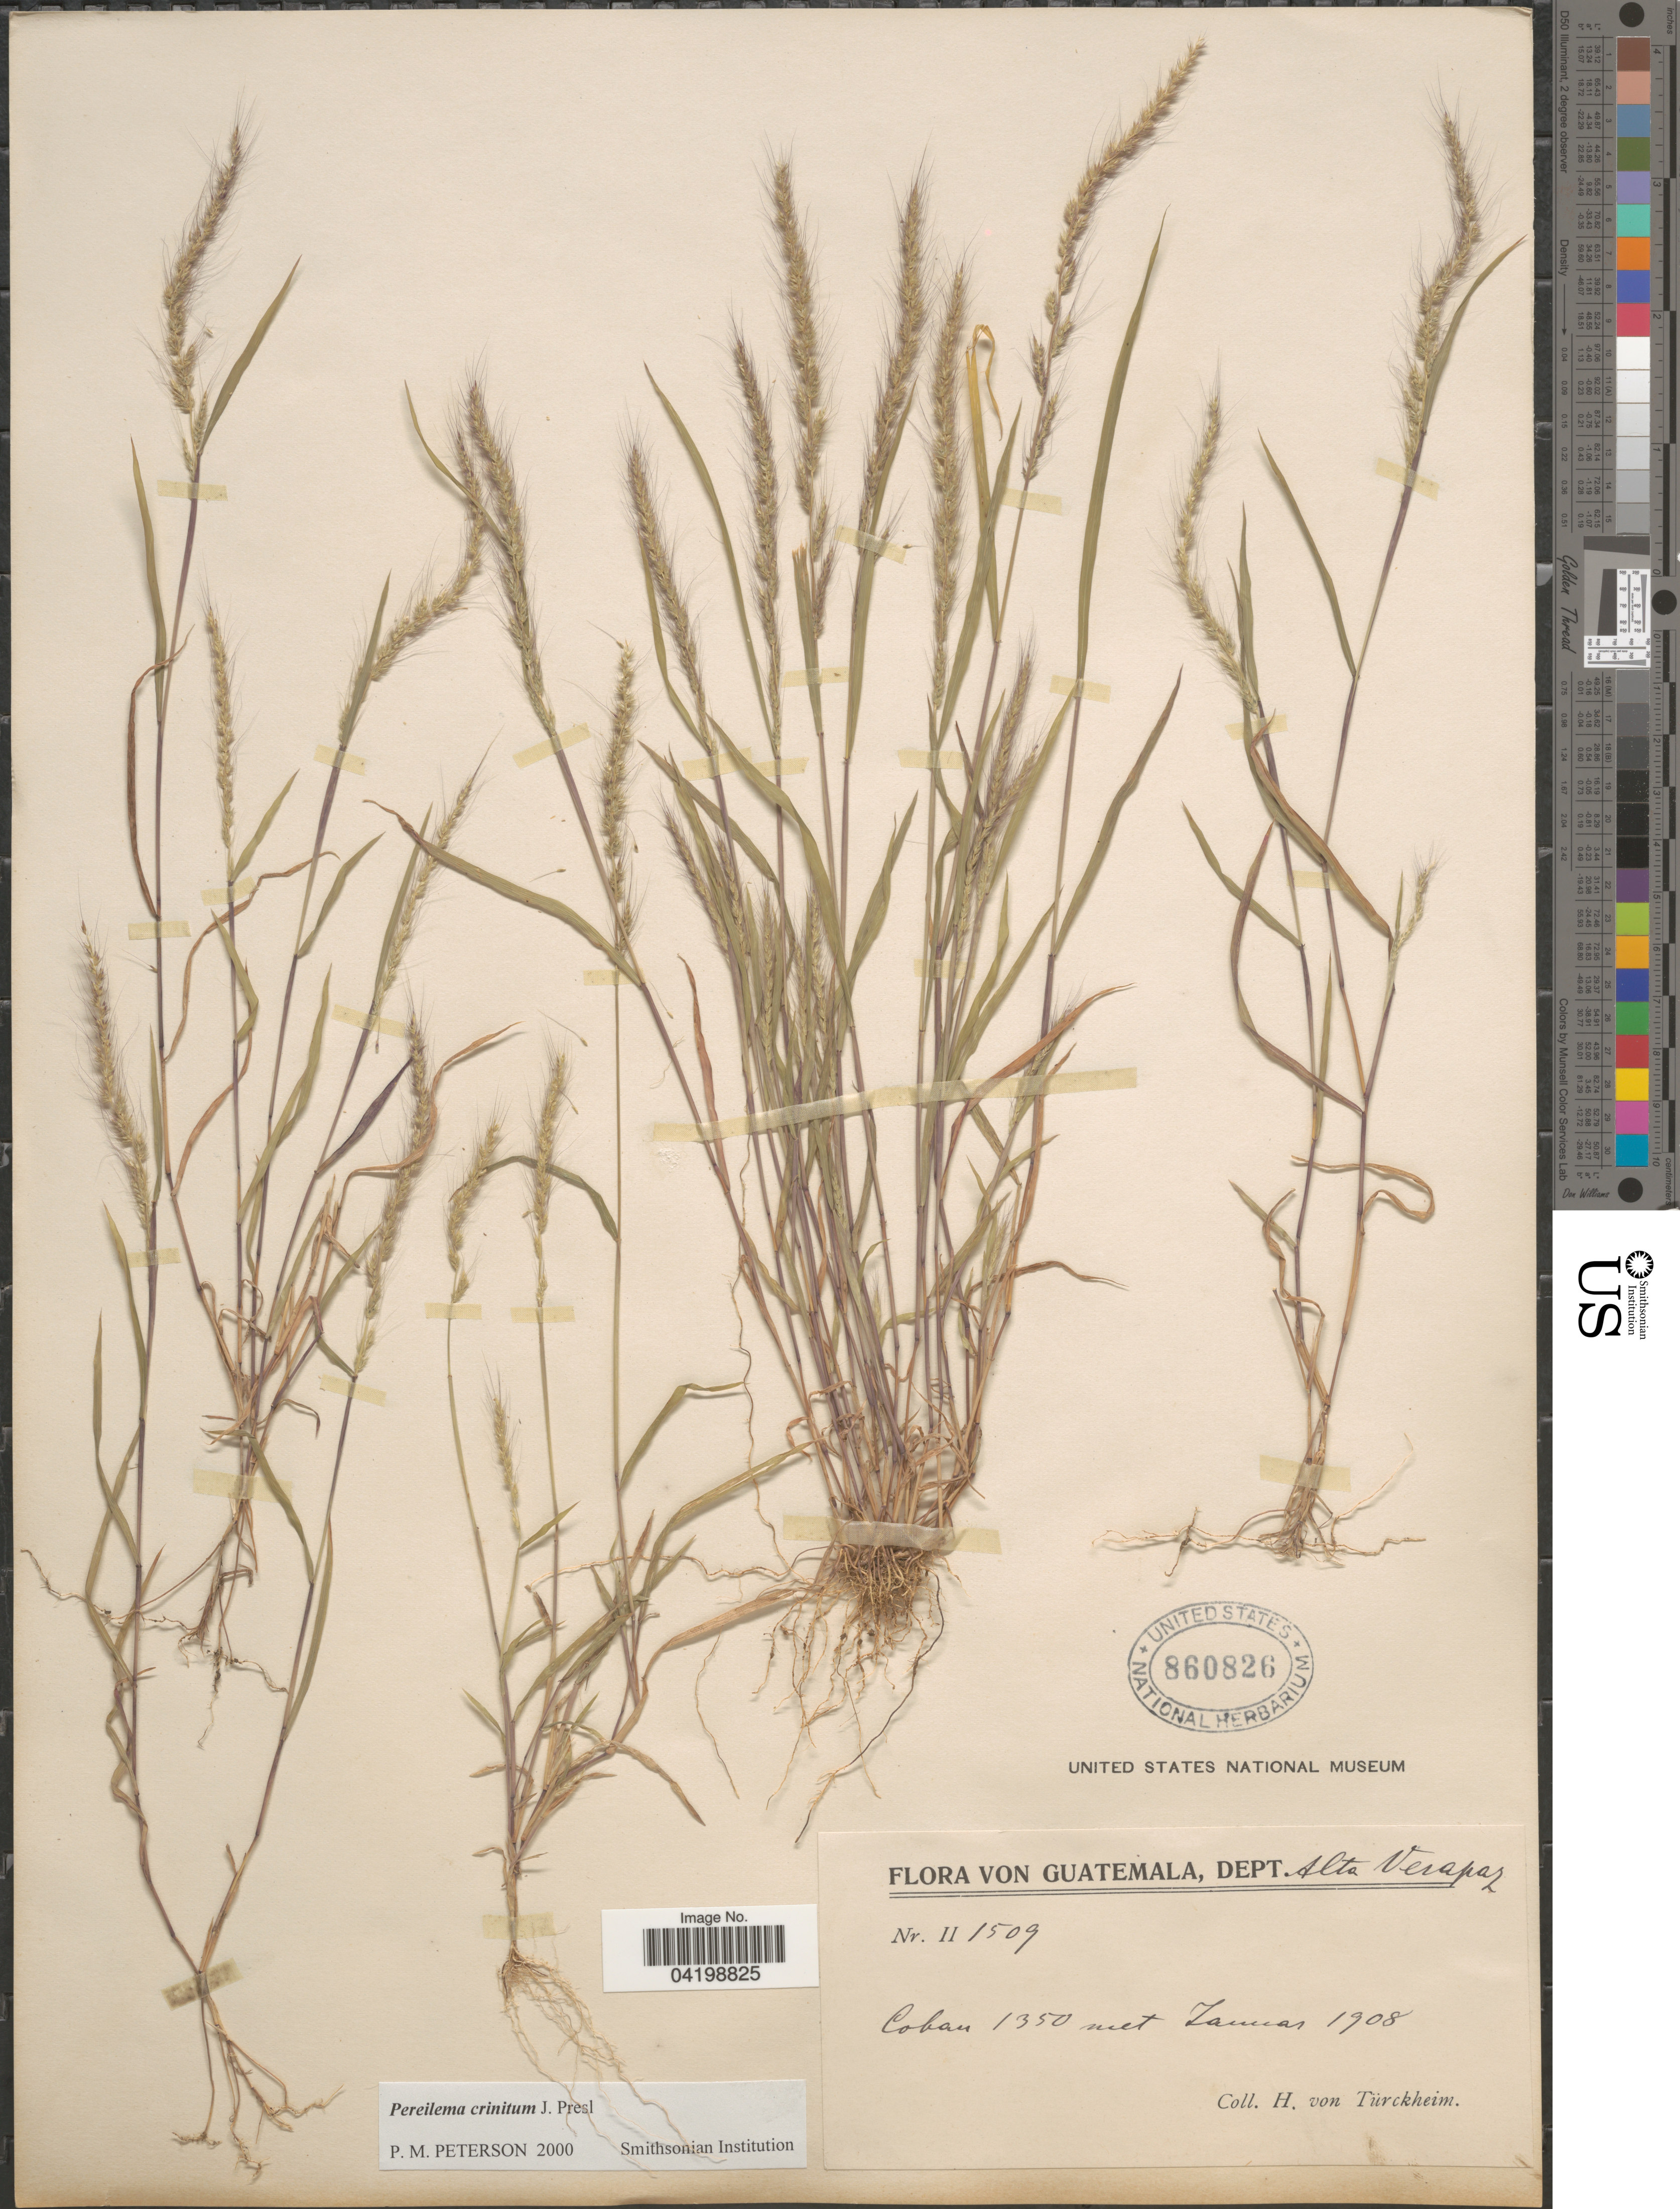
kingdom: Plantae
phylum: Tracheophyta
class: Liliopsida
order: Poales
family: Poaceae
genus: Muhlenbergia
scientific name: Muhlenbergia pereilema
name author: P.M. Peterson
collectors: H. von Türckheim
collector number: II1509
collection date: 1908-01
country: Guatemala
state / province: Alta Verapaz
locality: Dept. Alta Verapaz. Coban.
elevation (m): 1350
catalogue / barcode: US 860826